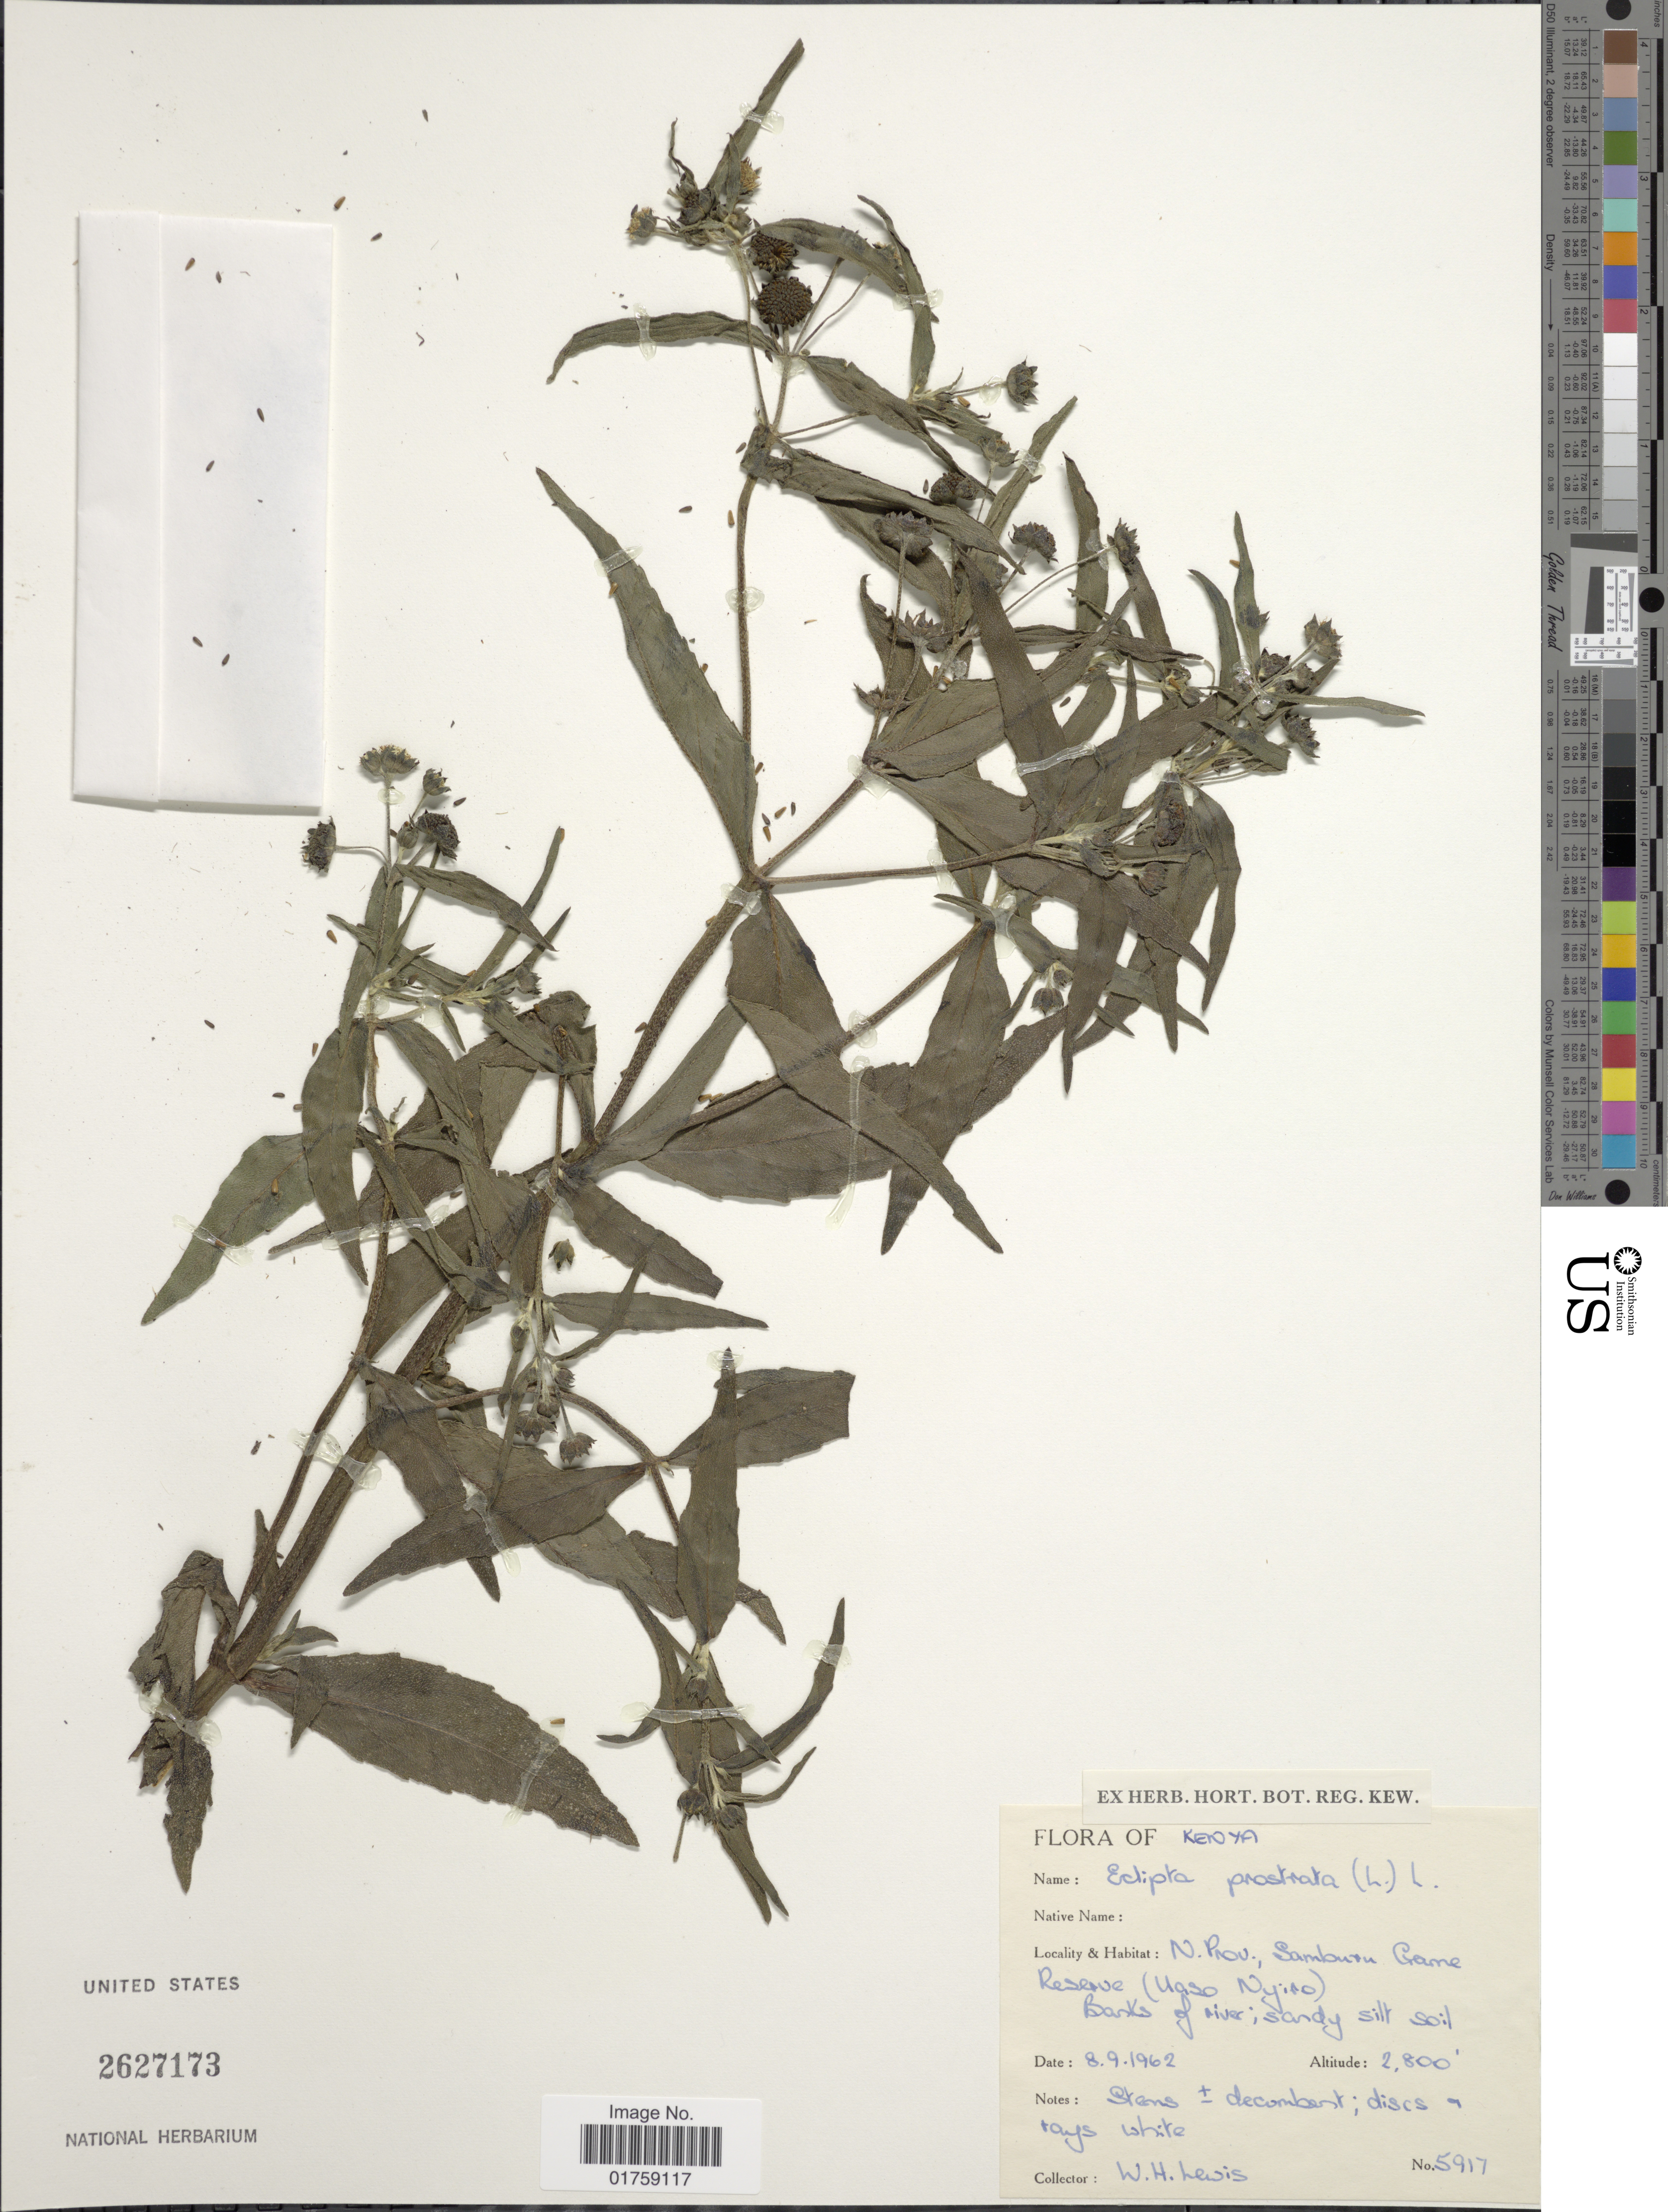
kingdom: Plantae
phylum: Tracheophyta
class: Magnoliopsida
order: Asterales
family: Asteraceae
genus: Eclipta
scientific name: Eclipta prostrata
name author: (L.) L.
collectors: W. H. Lewis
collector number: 5917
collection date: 1962-09-08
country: Kenya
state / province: Samburu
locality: N. Prov., Samburu Cane [interpreted] Reserve (Uaso Nyiro) Banks of river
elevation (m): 853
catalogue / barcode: US 2627173